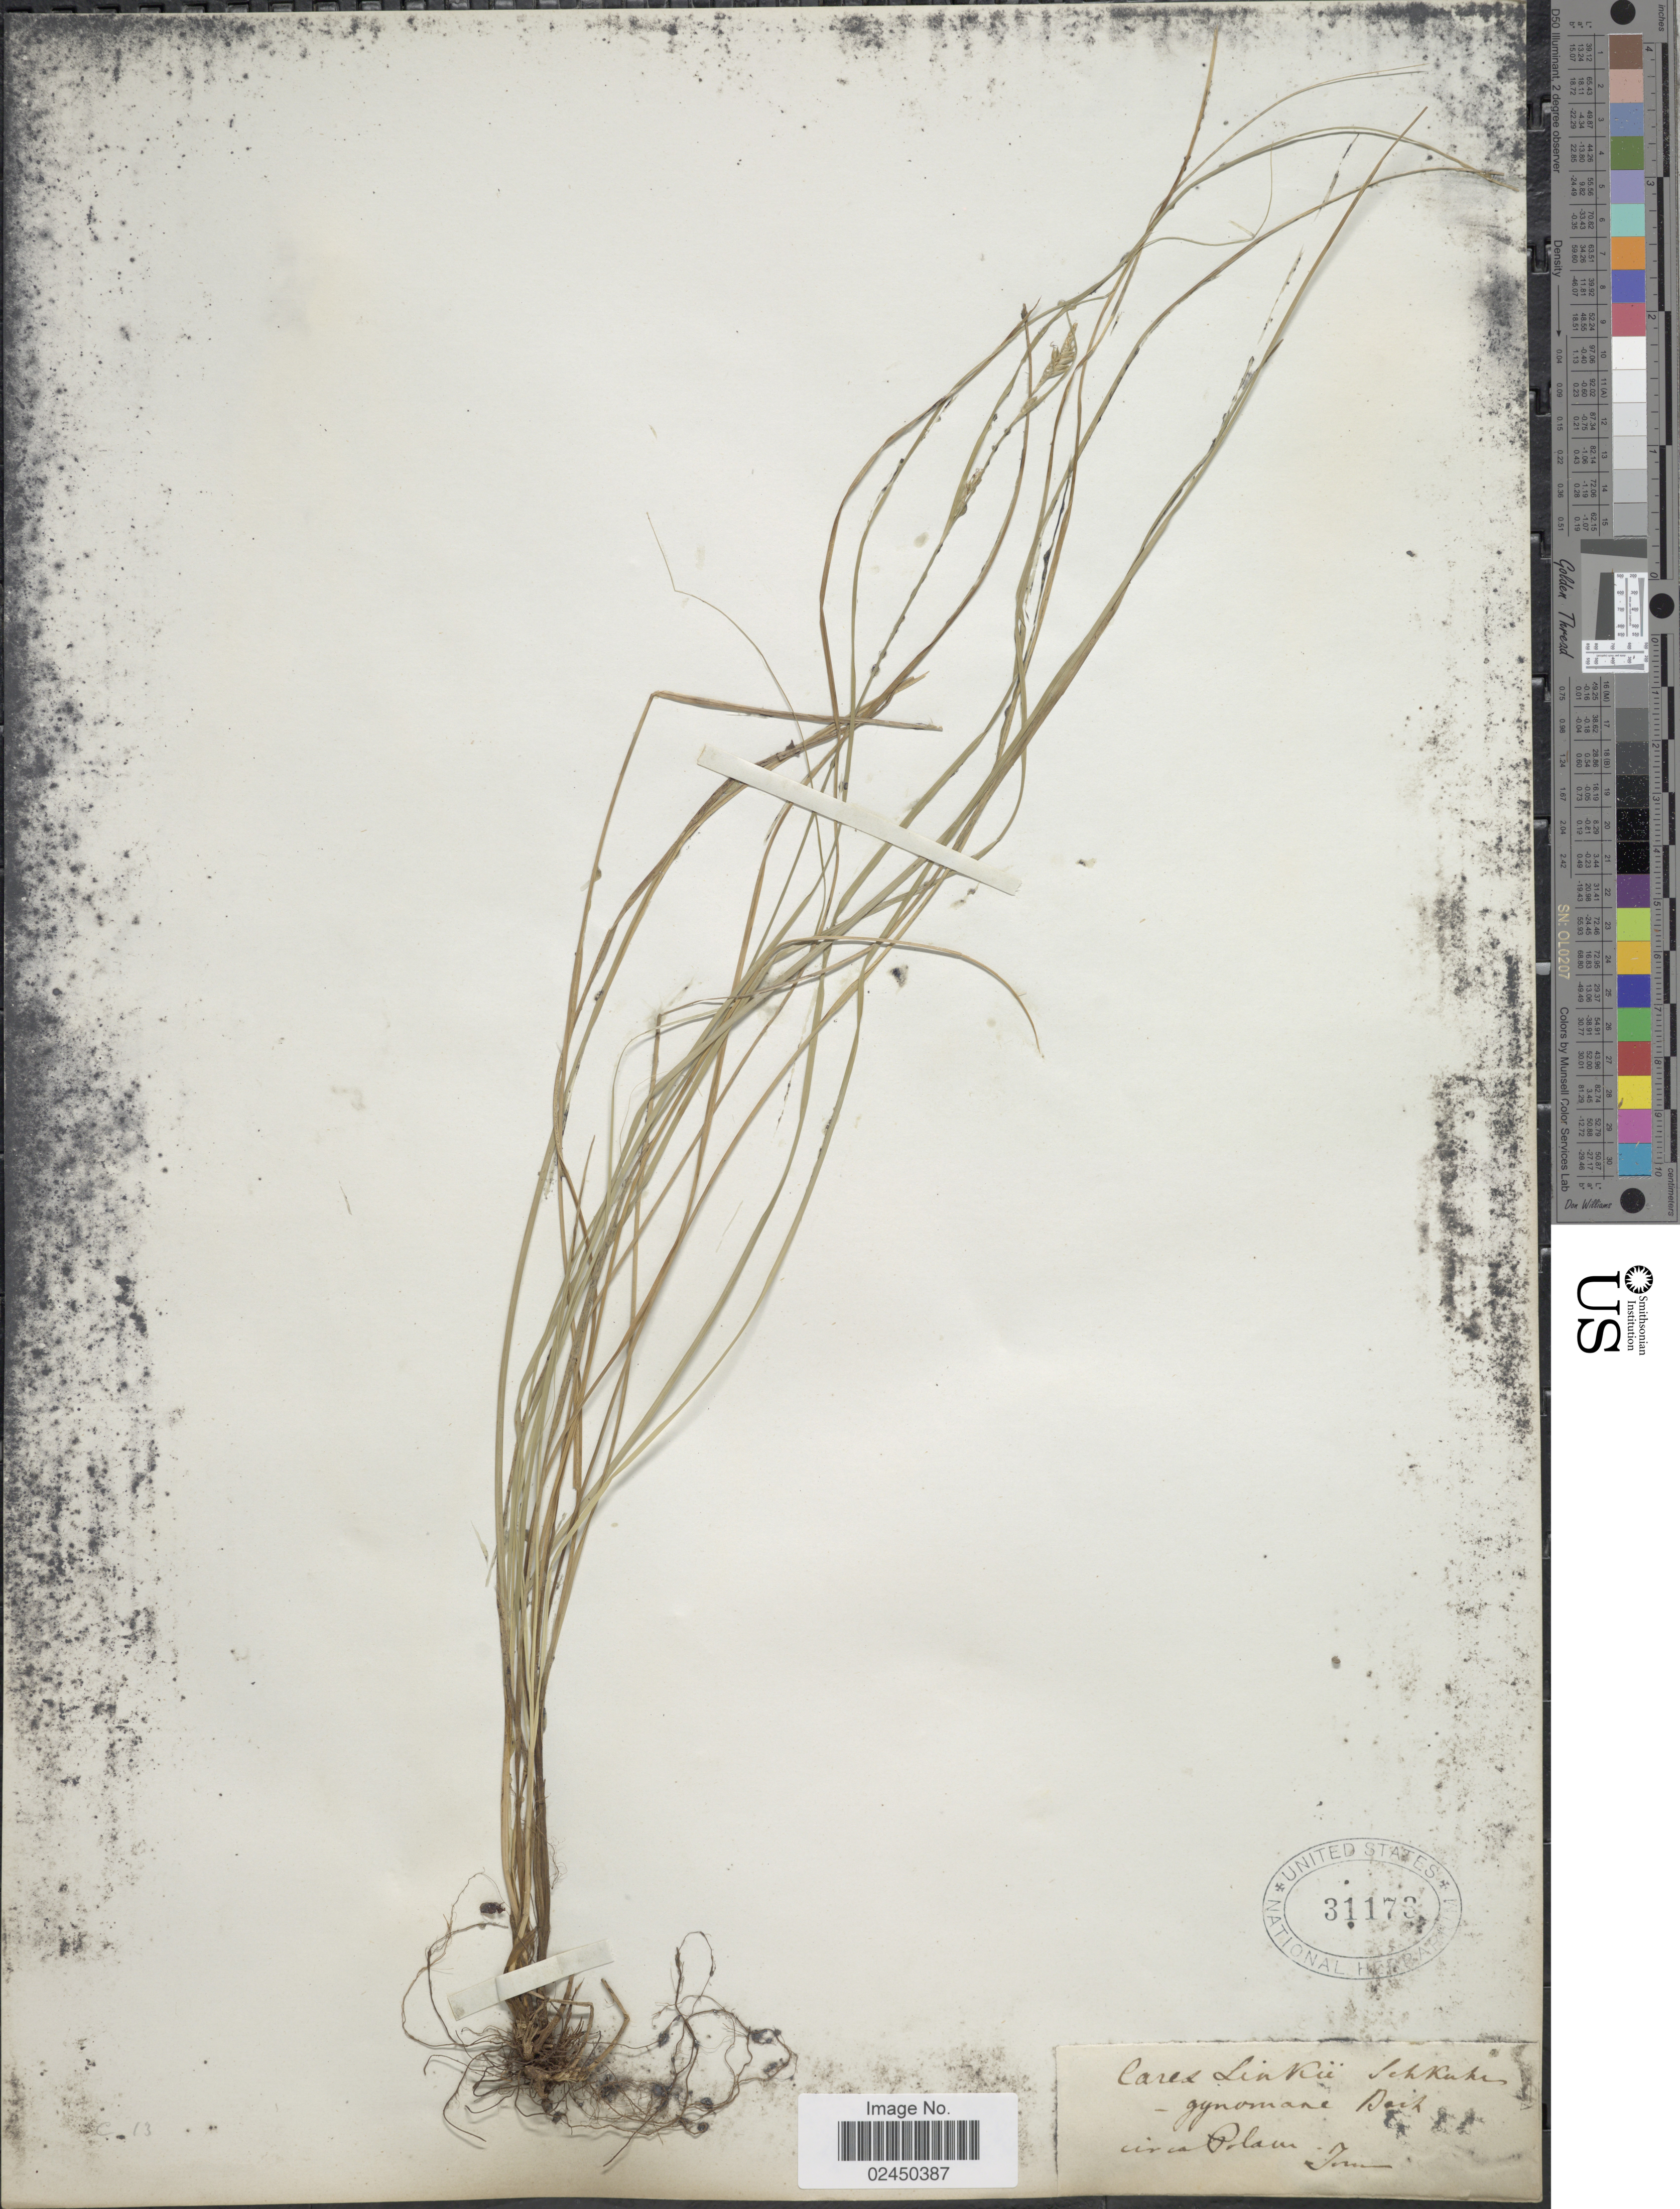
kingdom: Plantae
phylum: Tracheophyta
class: Liliopsida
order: Poales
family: Cyperaceae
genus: Carex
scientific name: Carex distachya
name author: Desf.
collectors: Tommasini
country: Croatia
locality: Circa Polam [Pula, now in Croatia]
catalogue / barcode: US 31173